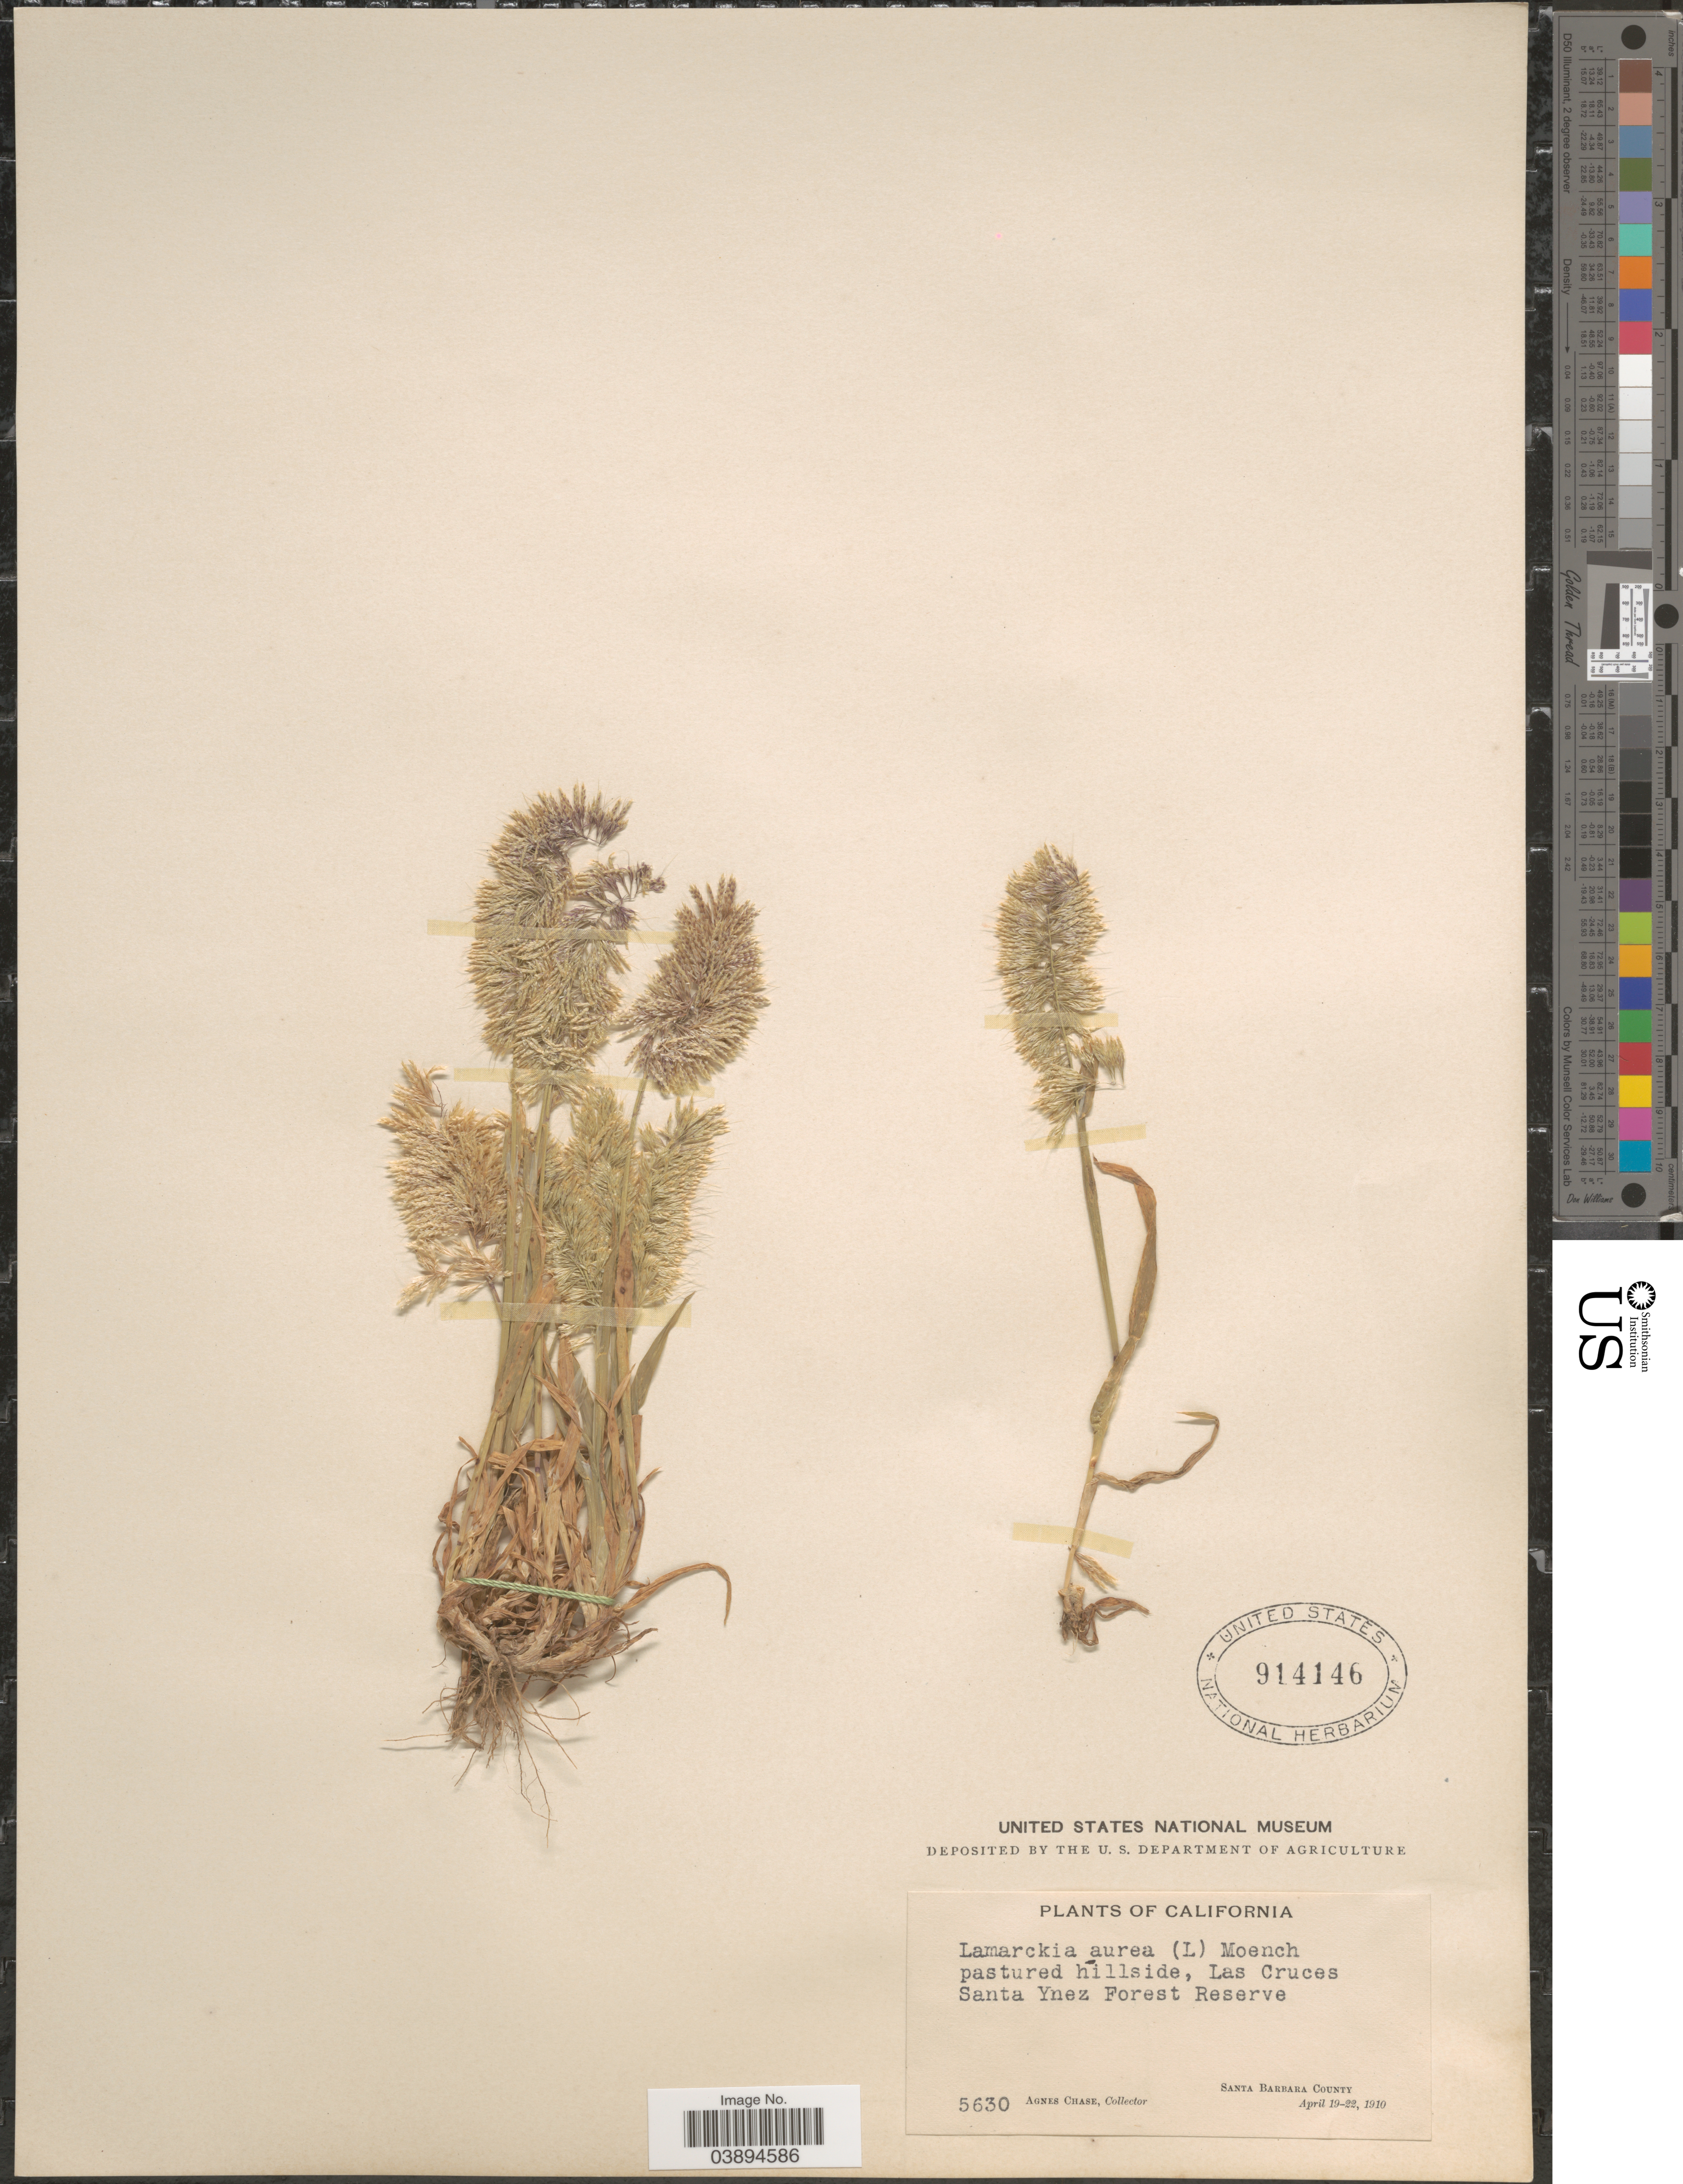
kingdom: Plantae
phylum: Tracheophyta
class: Liliopsida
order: Poales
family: Poaceae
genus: Lamarckia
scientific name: Lamarckia aurea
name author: (L.) Moench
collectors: A. Chase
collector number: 5630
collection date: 1910-04-19/1910-04-22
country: United States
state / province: California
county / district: Santa Barbara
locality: Las Cruces Santa Ynez Forest Reserve. Santa Barbara County.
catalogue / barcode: US 914146